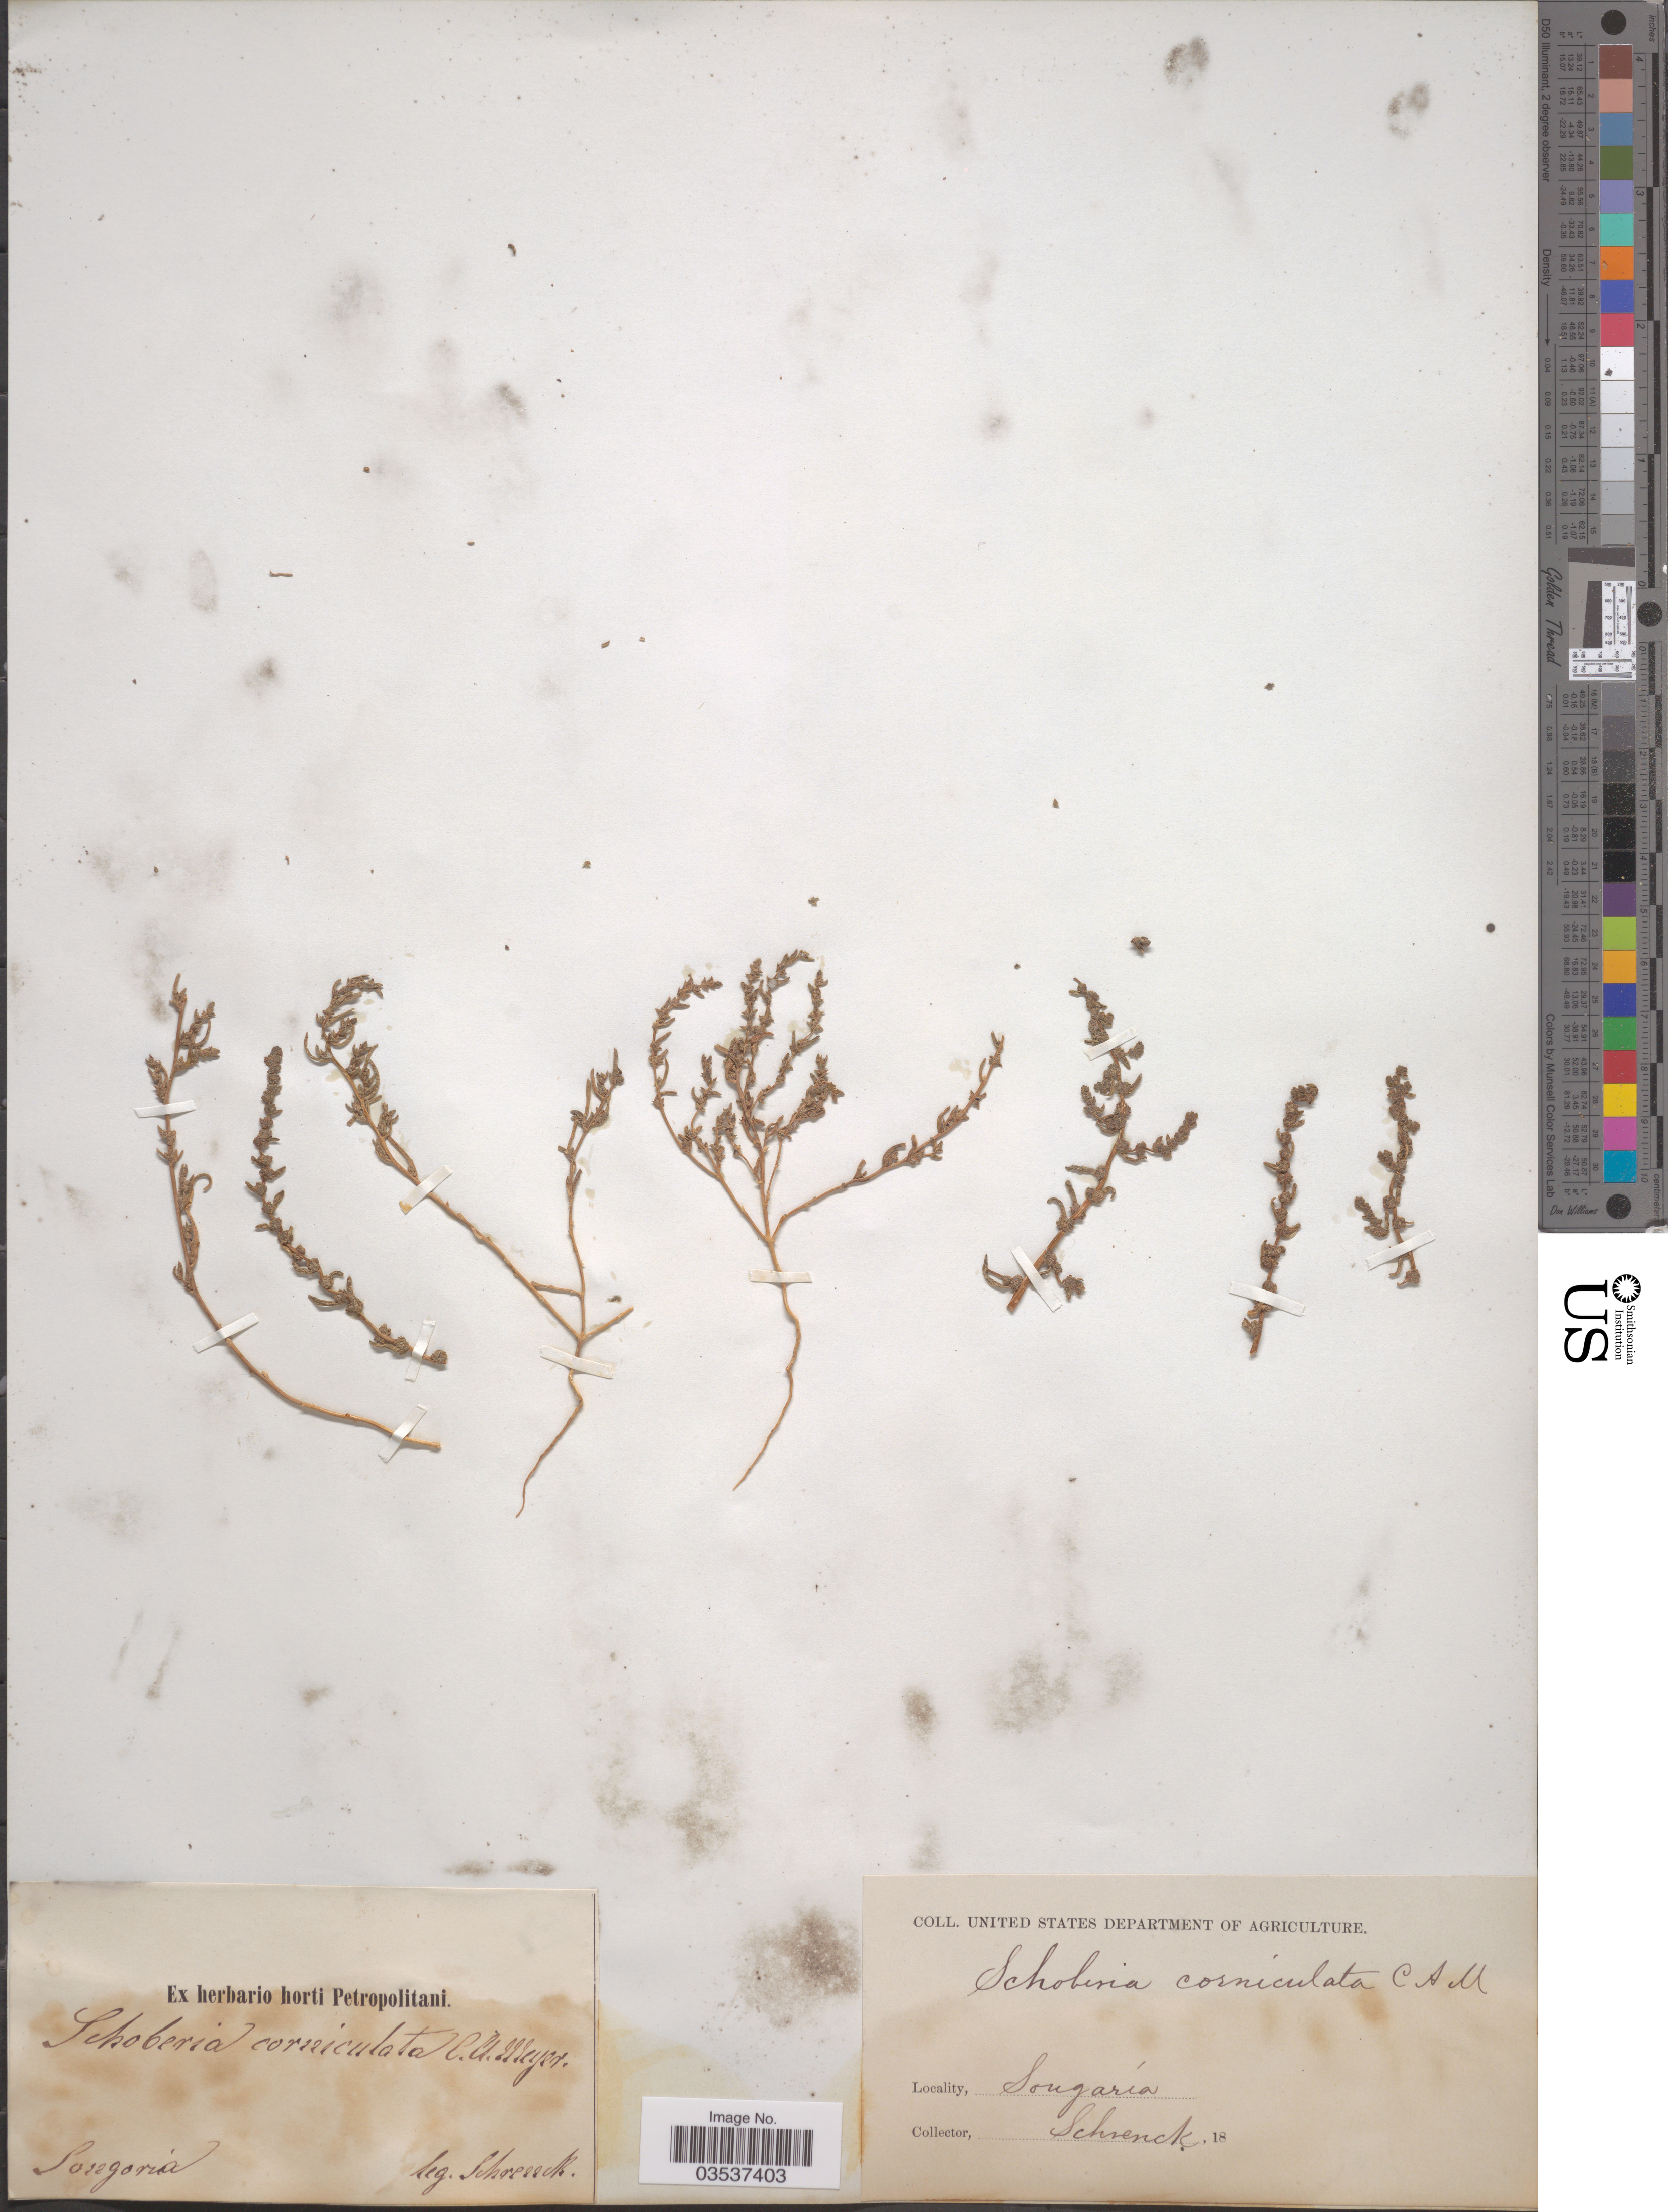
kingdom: Plantae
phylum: Tracheophyta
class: Magnoliopsida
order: Caryophyllales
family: Amaranthaceae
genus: Suaeda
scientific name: Suaeda corniculata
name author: (C.A. Mey.) Bunge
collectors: A.G. Schrenk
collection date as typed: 18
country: Kazakhstan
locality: Songaria.